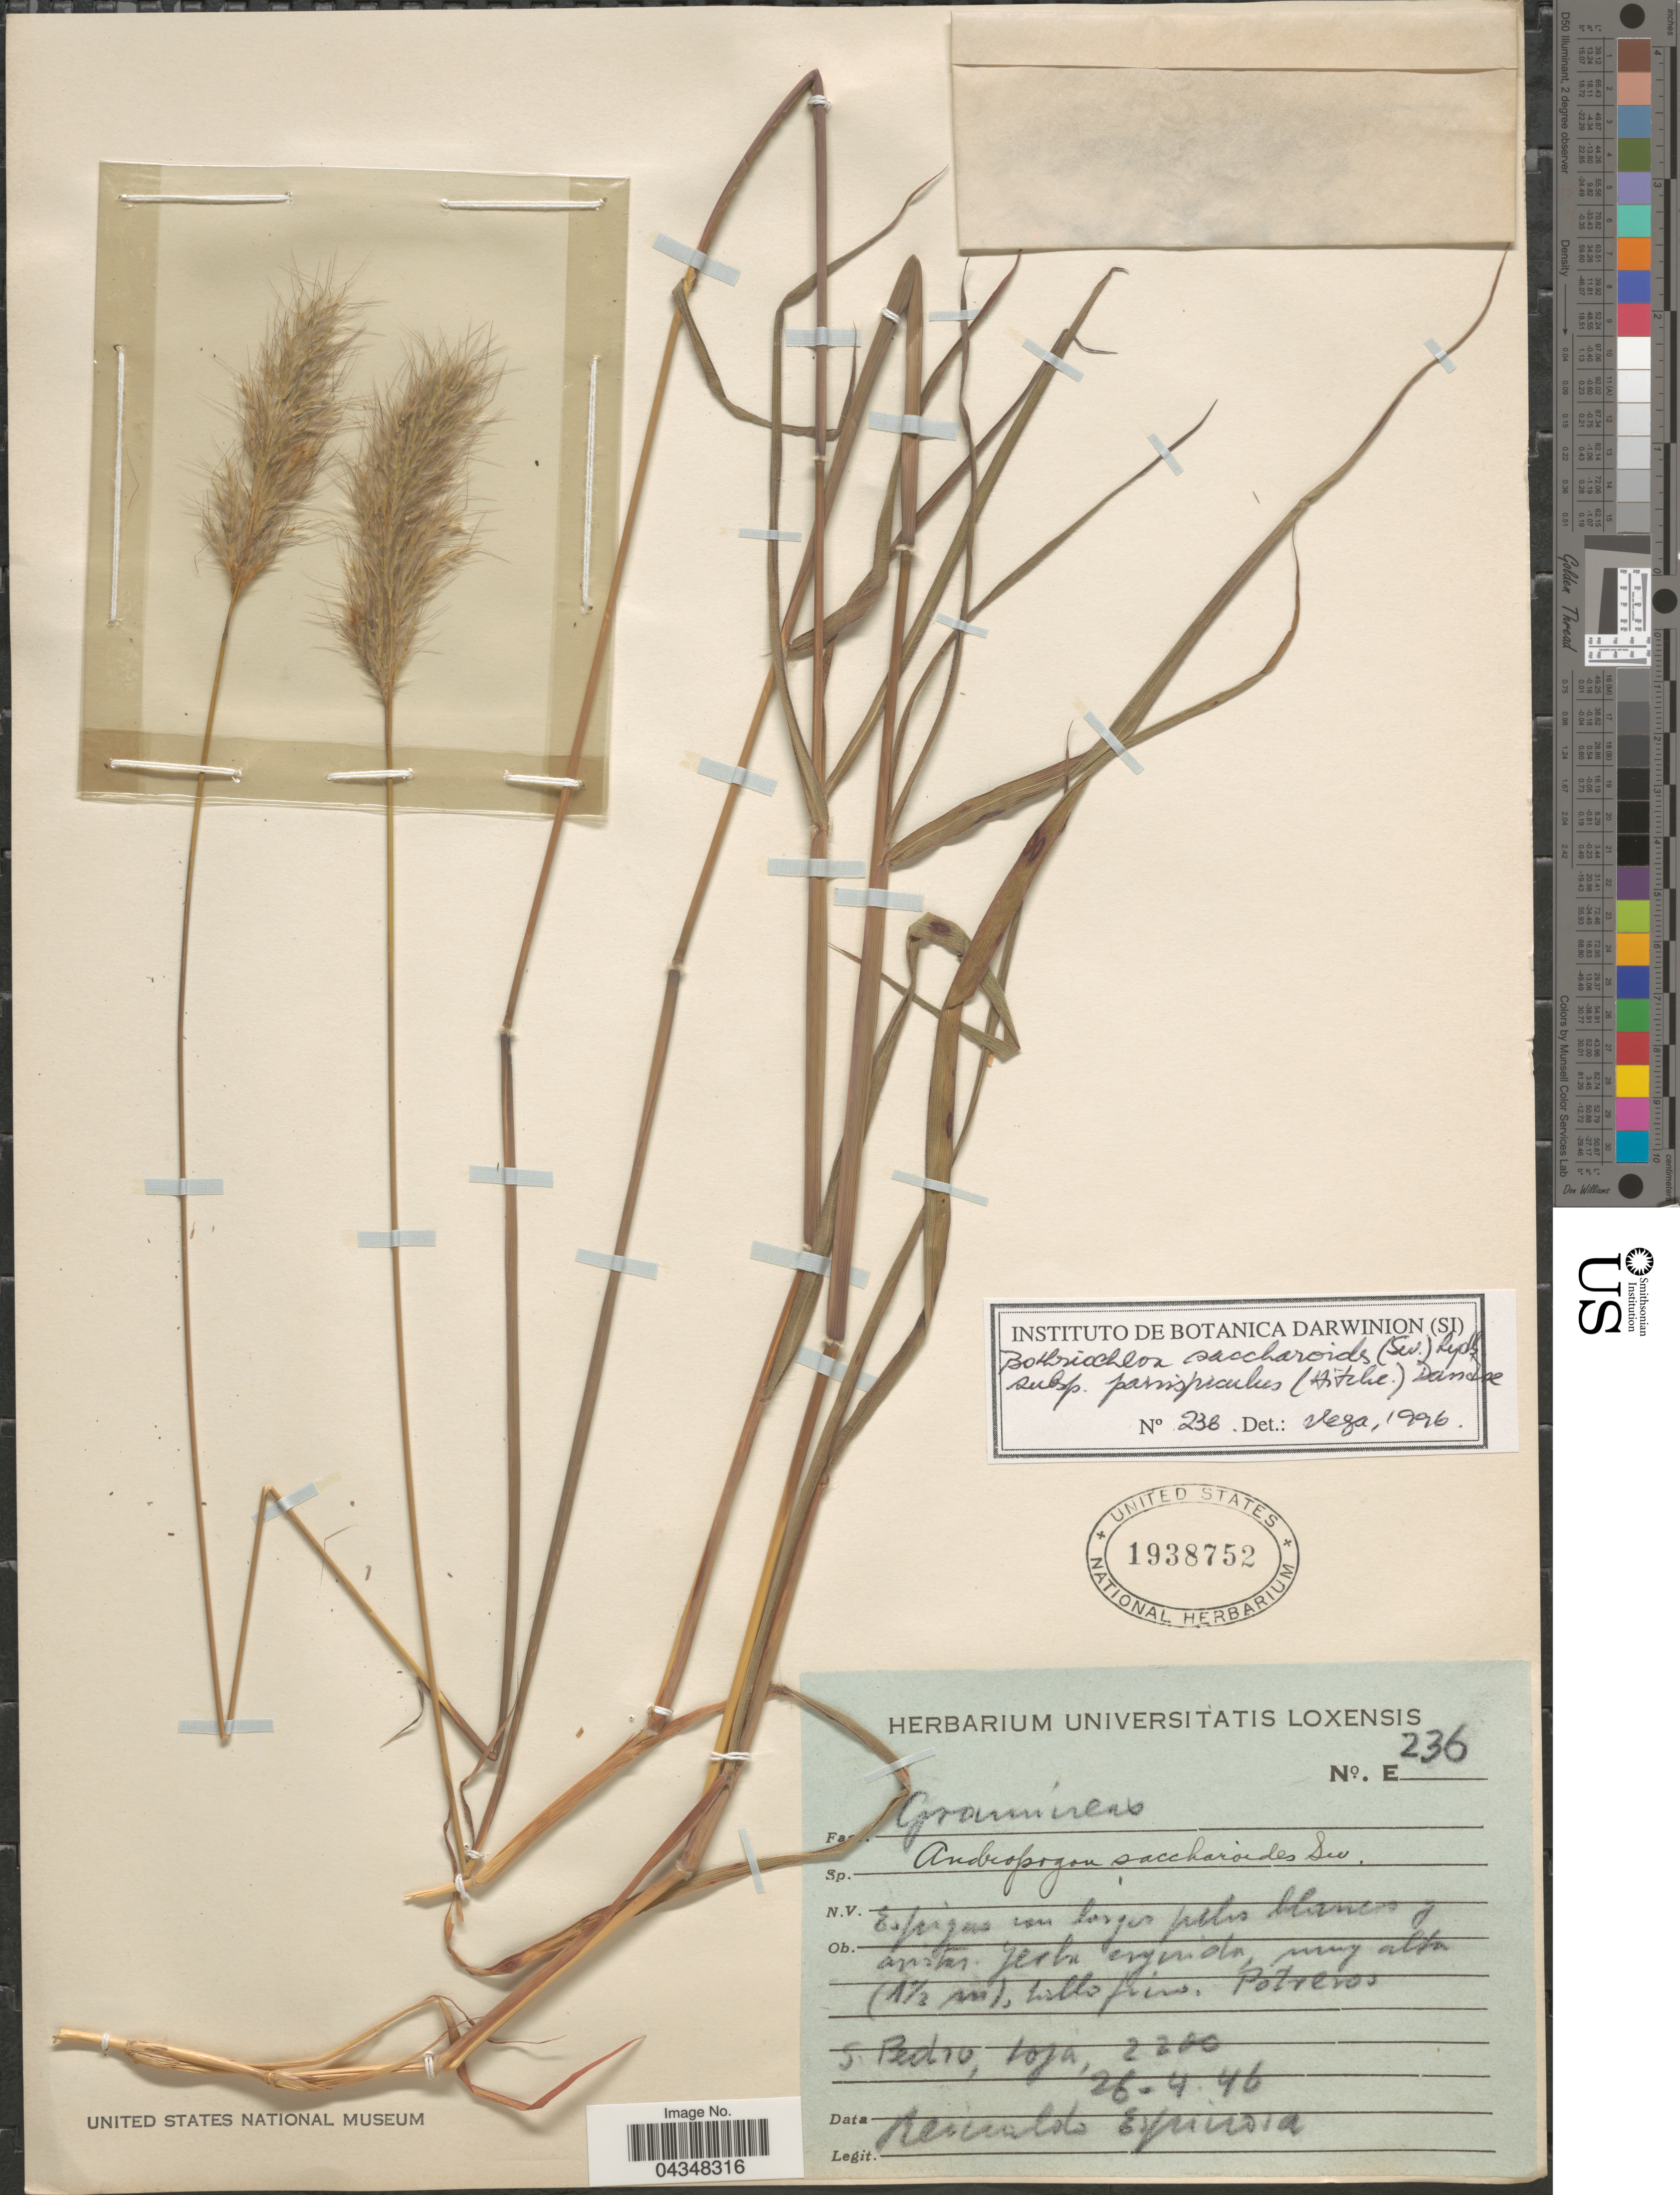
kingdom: Plantae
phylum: Tracheophyta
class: Liliopsida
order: Poales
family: Poaceae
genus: Bothriochloa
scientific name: Bothriochloa saccharoides var. parvispicula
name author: (Hitchc.) Tovar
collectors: R. Espinosa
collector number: E236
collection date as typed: Transcribed d/m/y: 26/4/46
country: Ecuador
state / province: Loja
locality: Potreros. S. Pedro.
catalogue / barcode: US 1938752